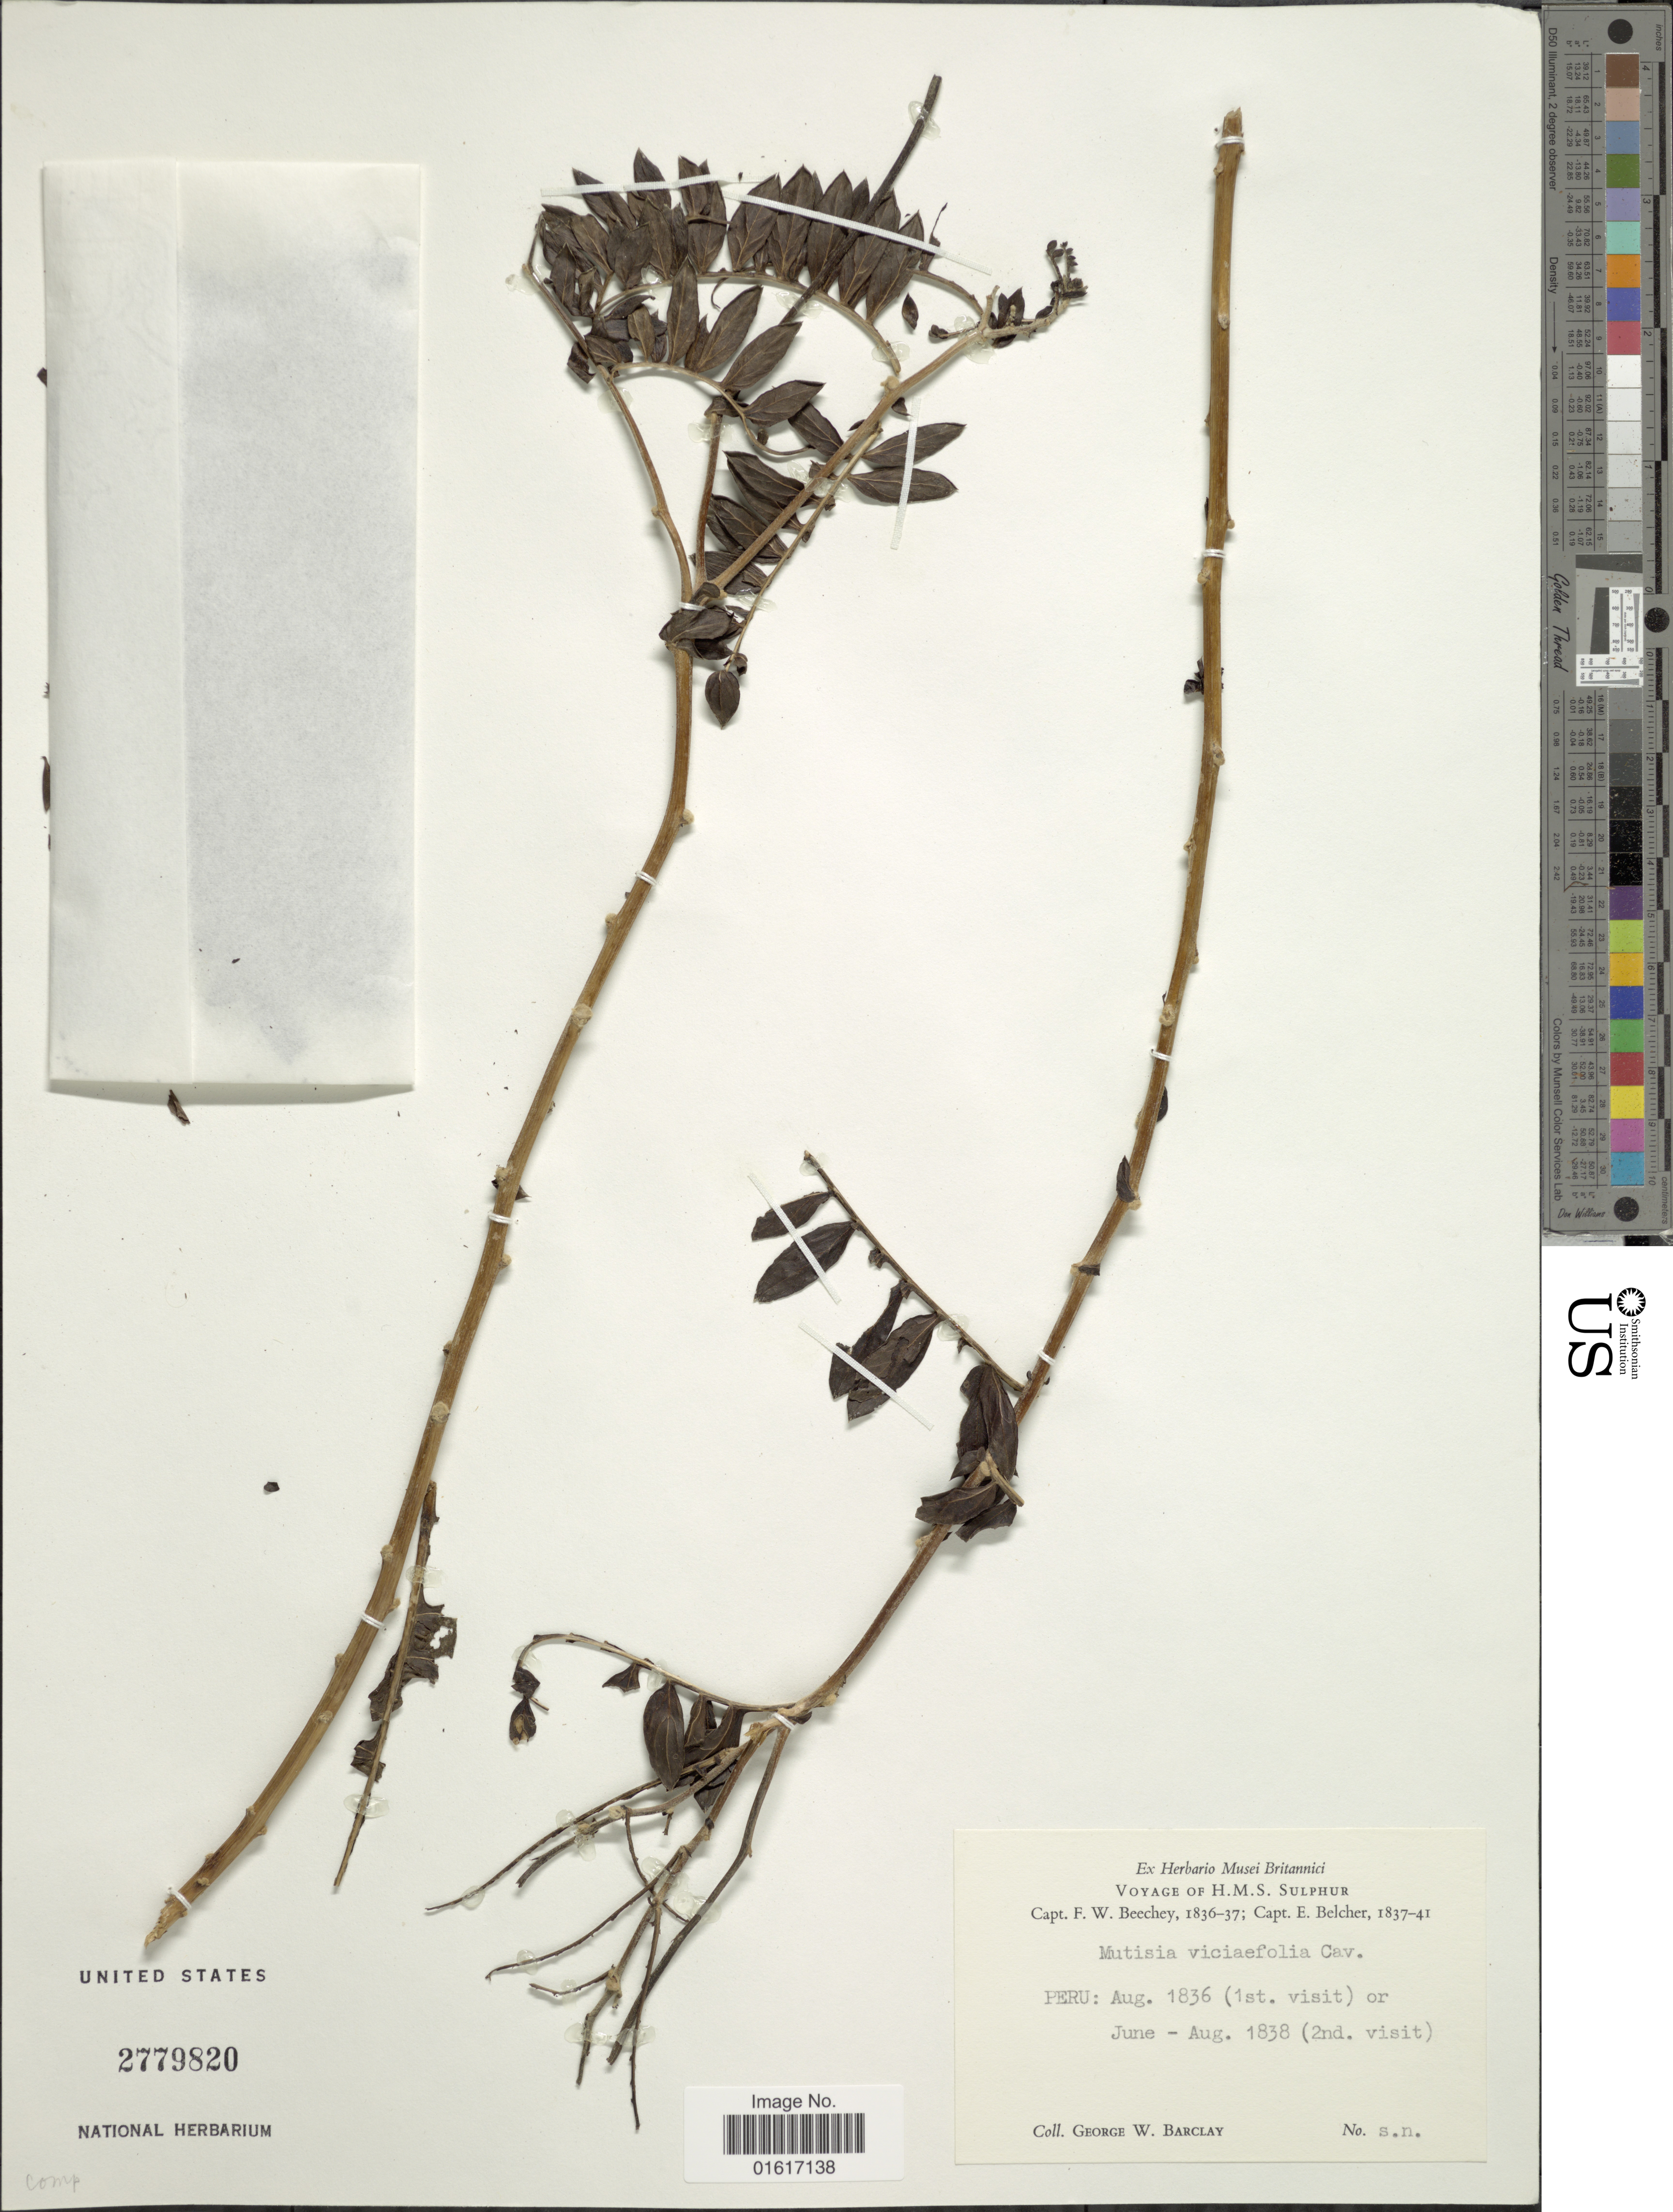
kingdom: Plantae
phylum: Tracheophyta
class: Magnoliopsida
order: Asterales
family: Asteraceae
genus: Mutisia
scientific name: Mutisia acuminata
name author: Ruiz & Pav.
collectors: G. W. Barclay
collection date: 1836-08/1838-08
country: Peru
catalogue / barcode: US 2779820